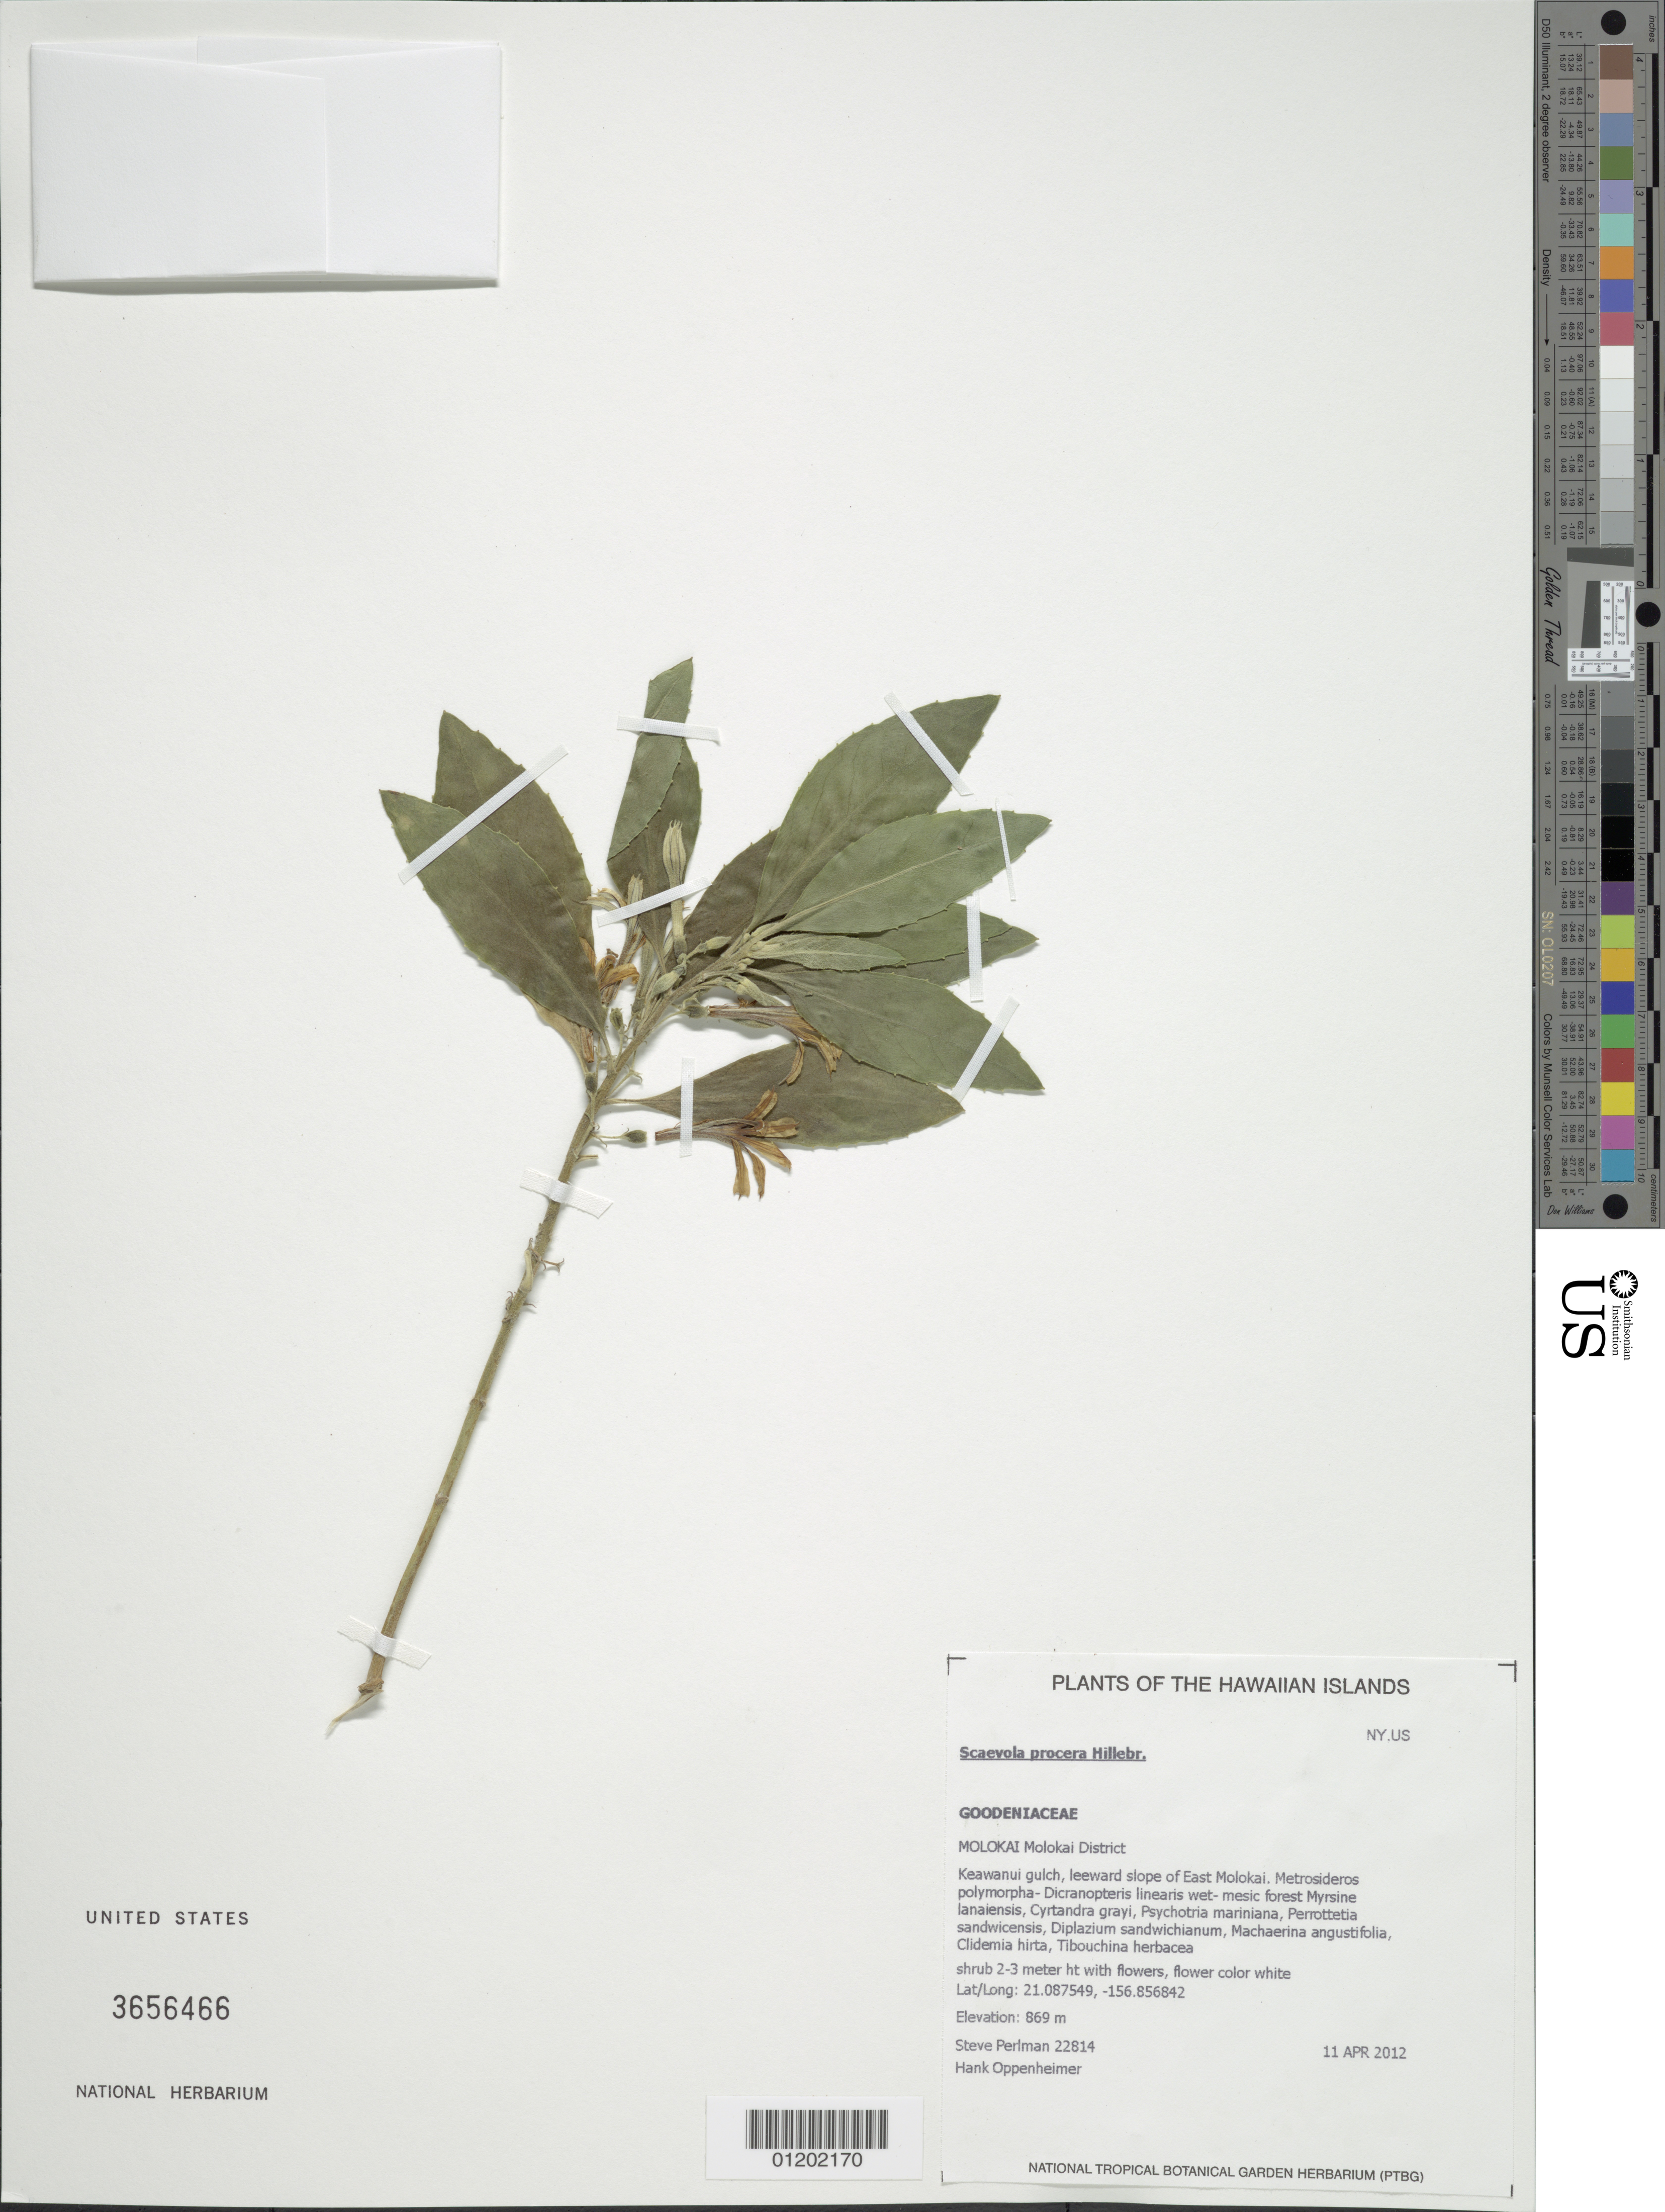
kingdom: Plantae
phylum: Tracheophyta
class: Magnoliopsida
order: Asterales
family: Goodeniaceae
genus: Scaevola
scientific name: Scaevola procera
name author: Hillebr.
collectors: S. P. Perlman & H. L. Oppenheimer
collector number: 22814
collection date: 2012-04-11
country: United States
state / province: Hawaii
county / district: Maui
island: Moloka'i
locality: Keawanui Gulch, leeward slope of East Molokai.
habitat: Wet mesic forest.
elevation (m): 869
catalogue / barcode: US 3656466